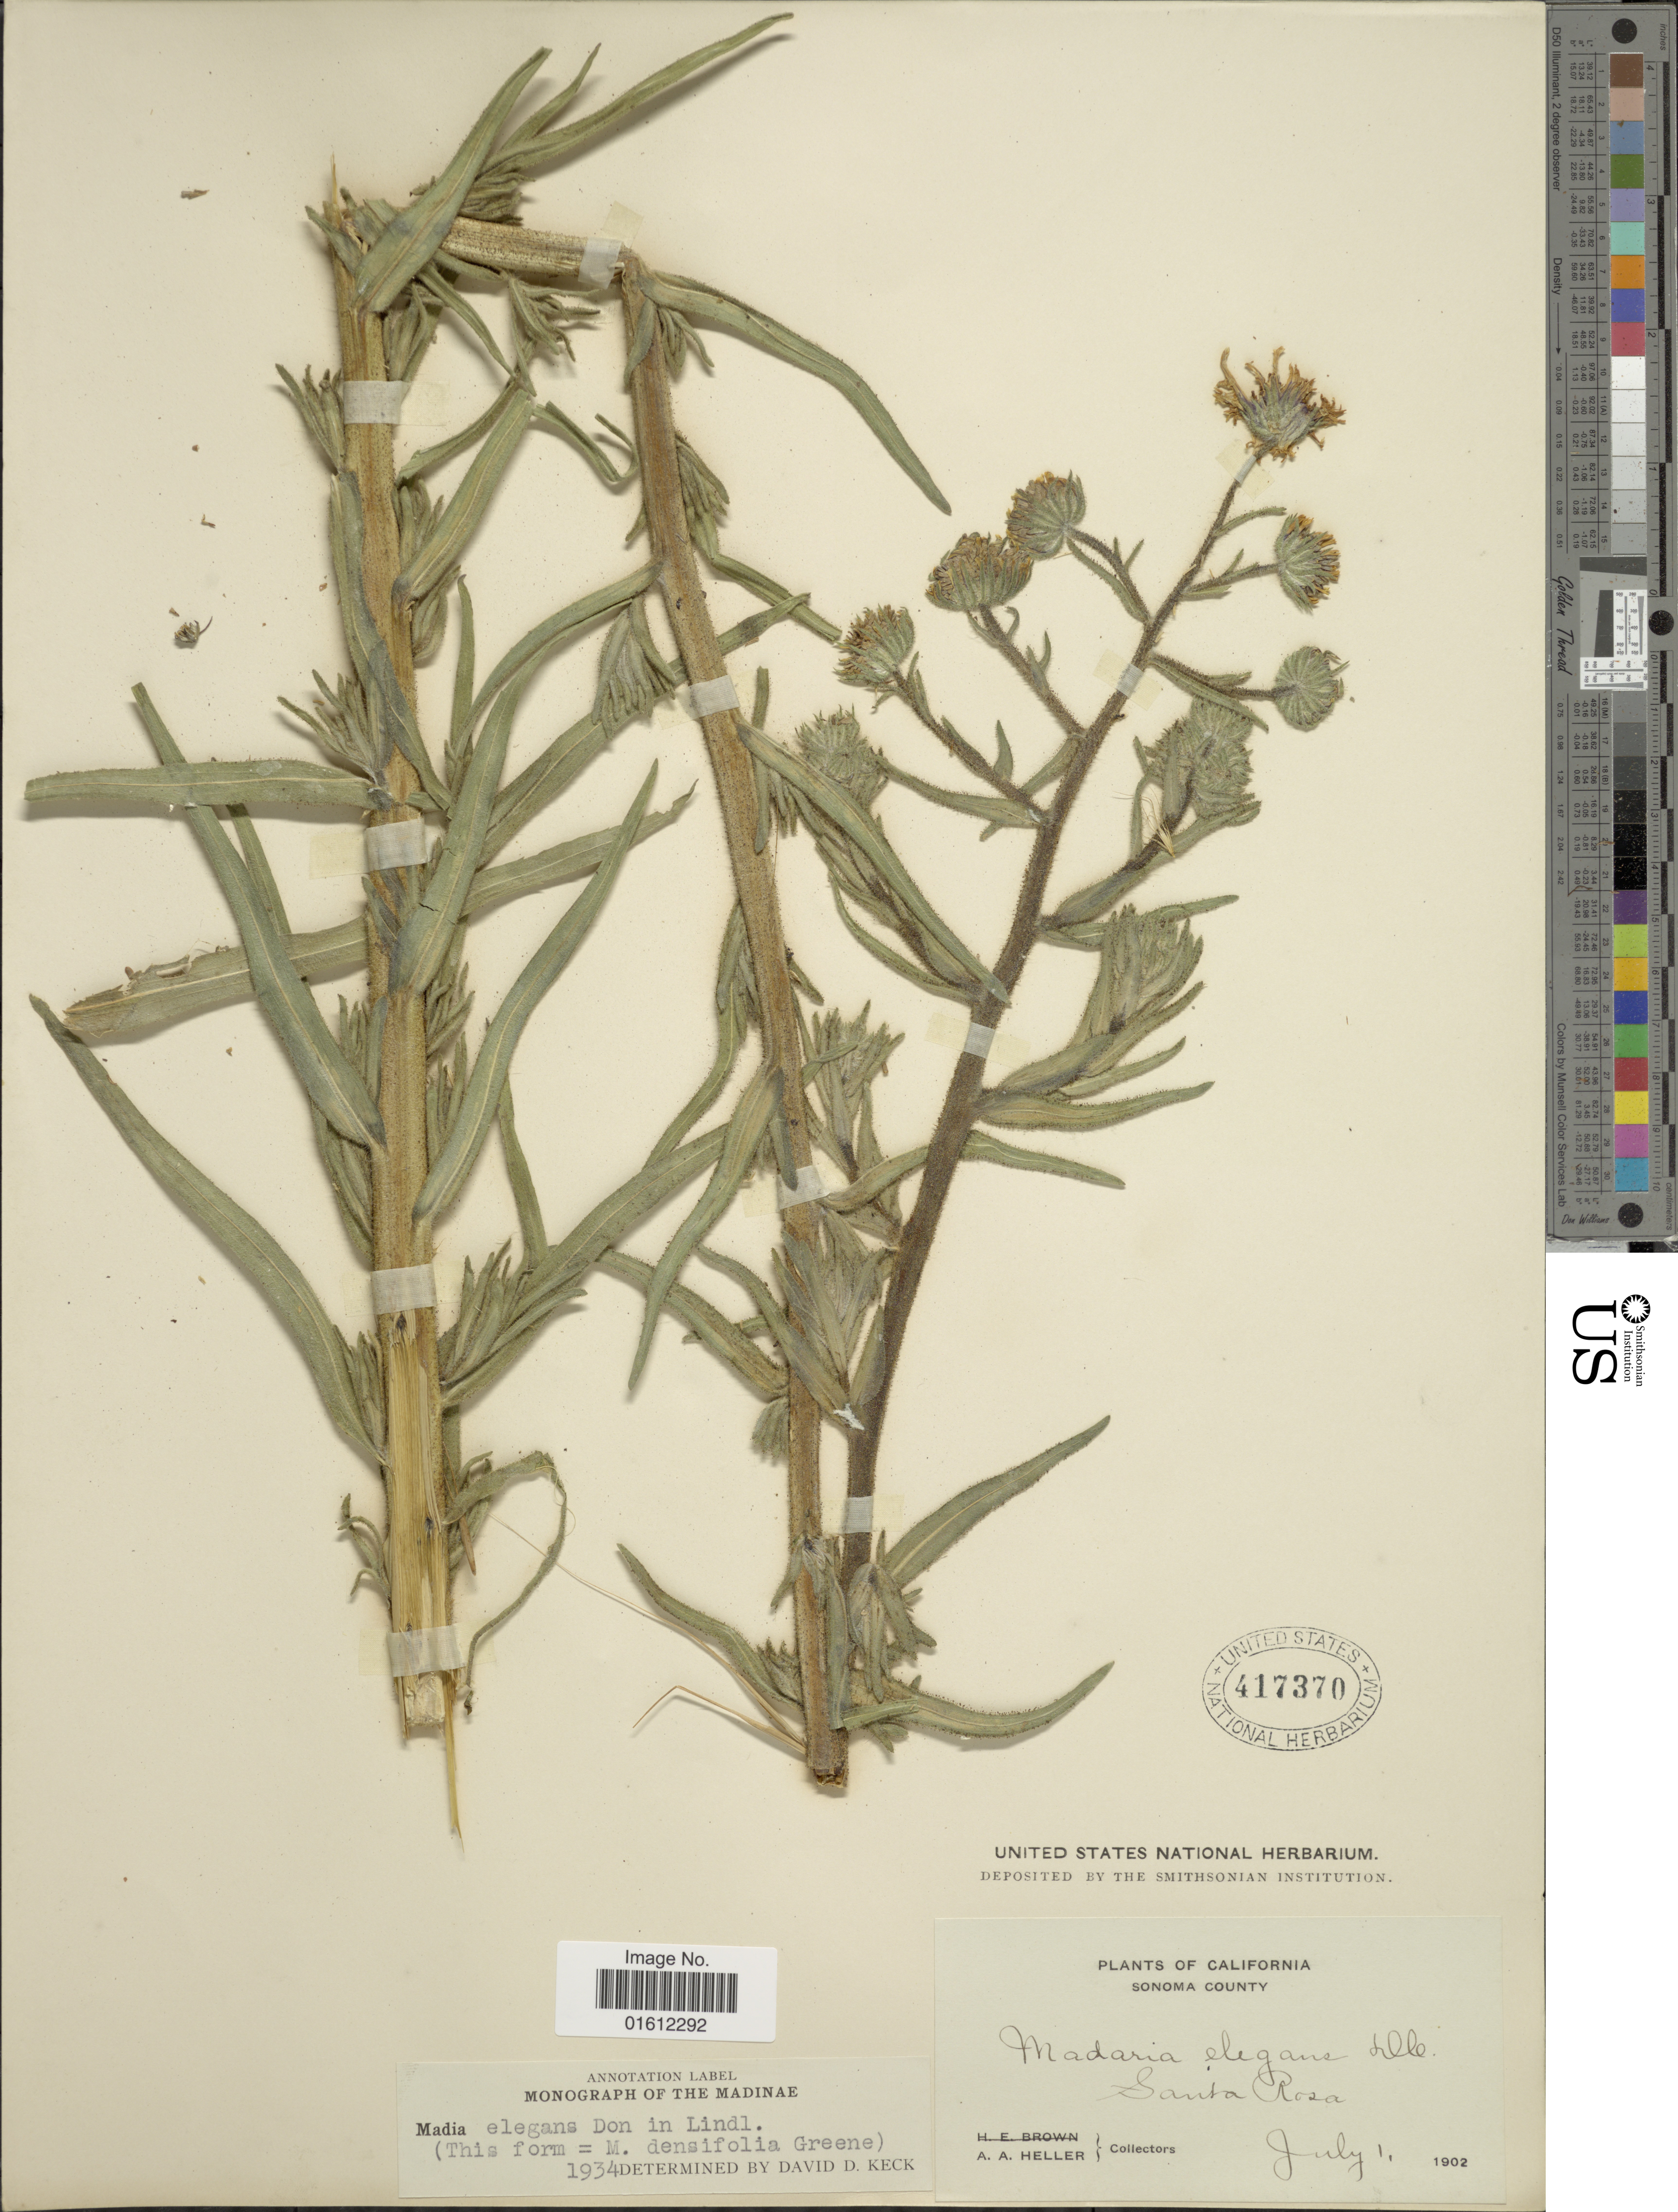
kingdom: Plantae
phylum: Tracheophyta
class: Magnoliopsida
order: Asterales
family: Asteraceae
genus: Madia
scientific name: Madia elegans subsp. densifolia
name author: (Greene) D.D. Keck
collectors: A. A. Heller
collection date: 1902-07-01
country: United States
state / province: California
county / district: Sonoma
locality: Sonoma County, Santa Rosa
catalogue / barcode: US 417370